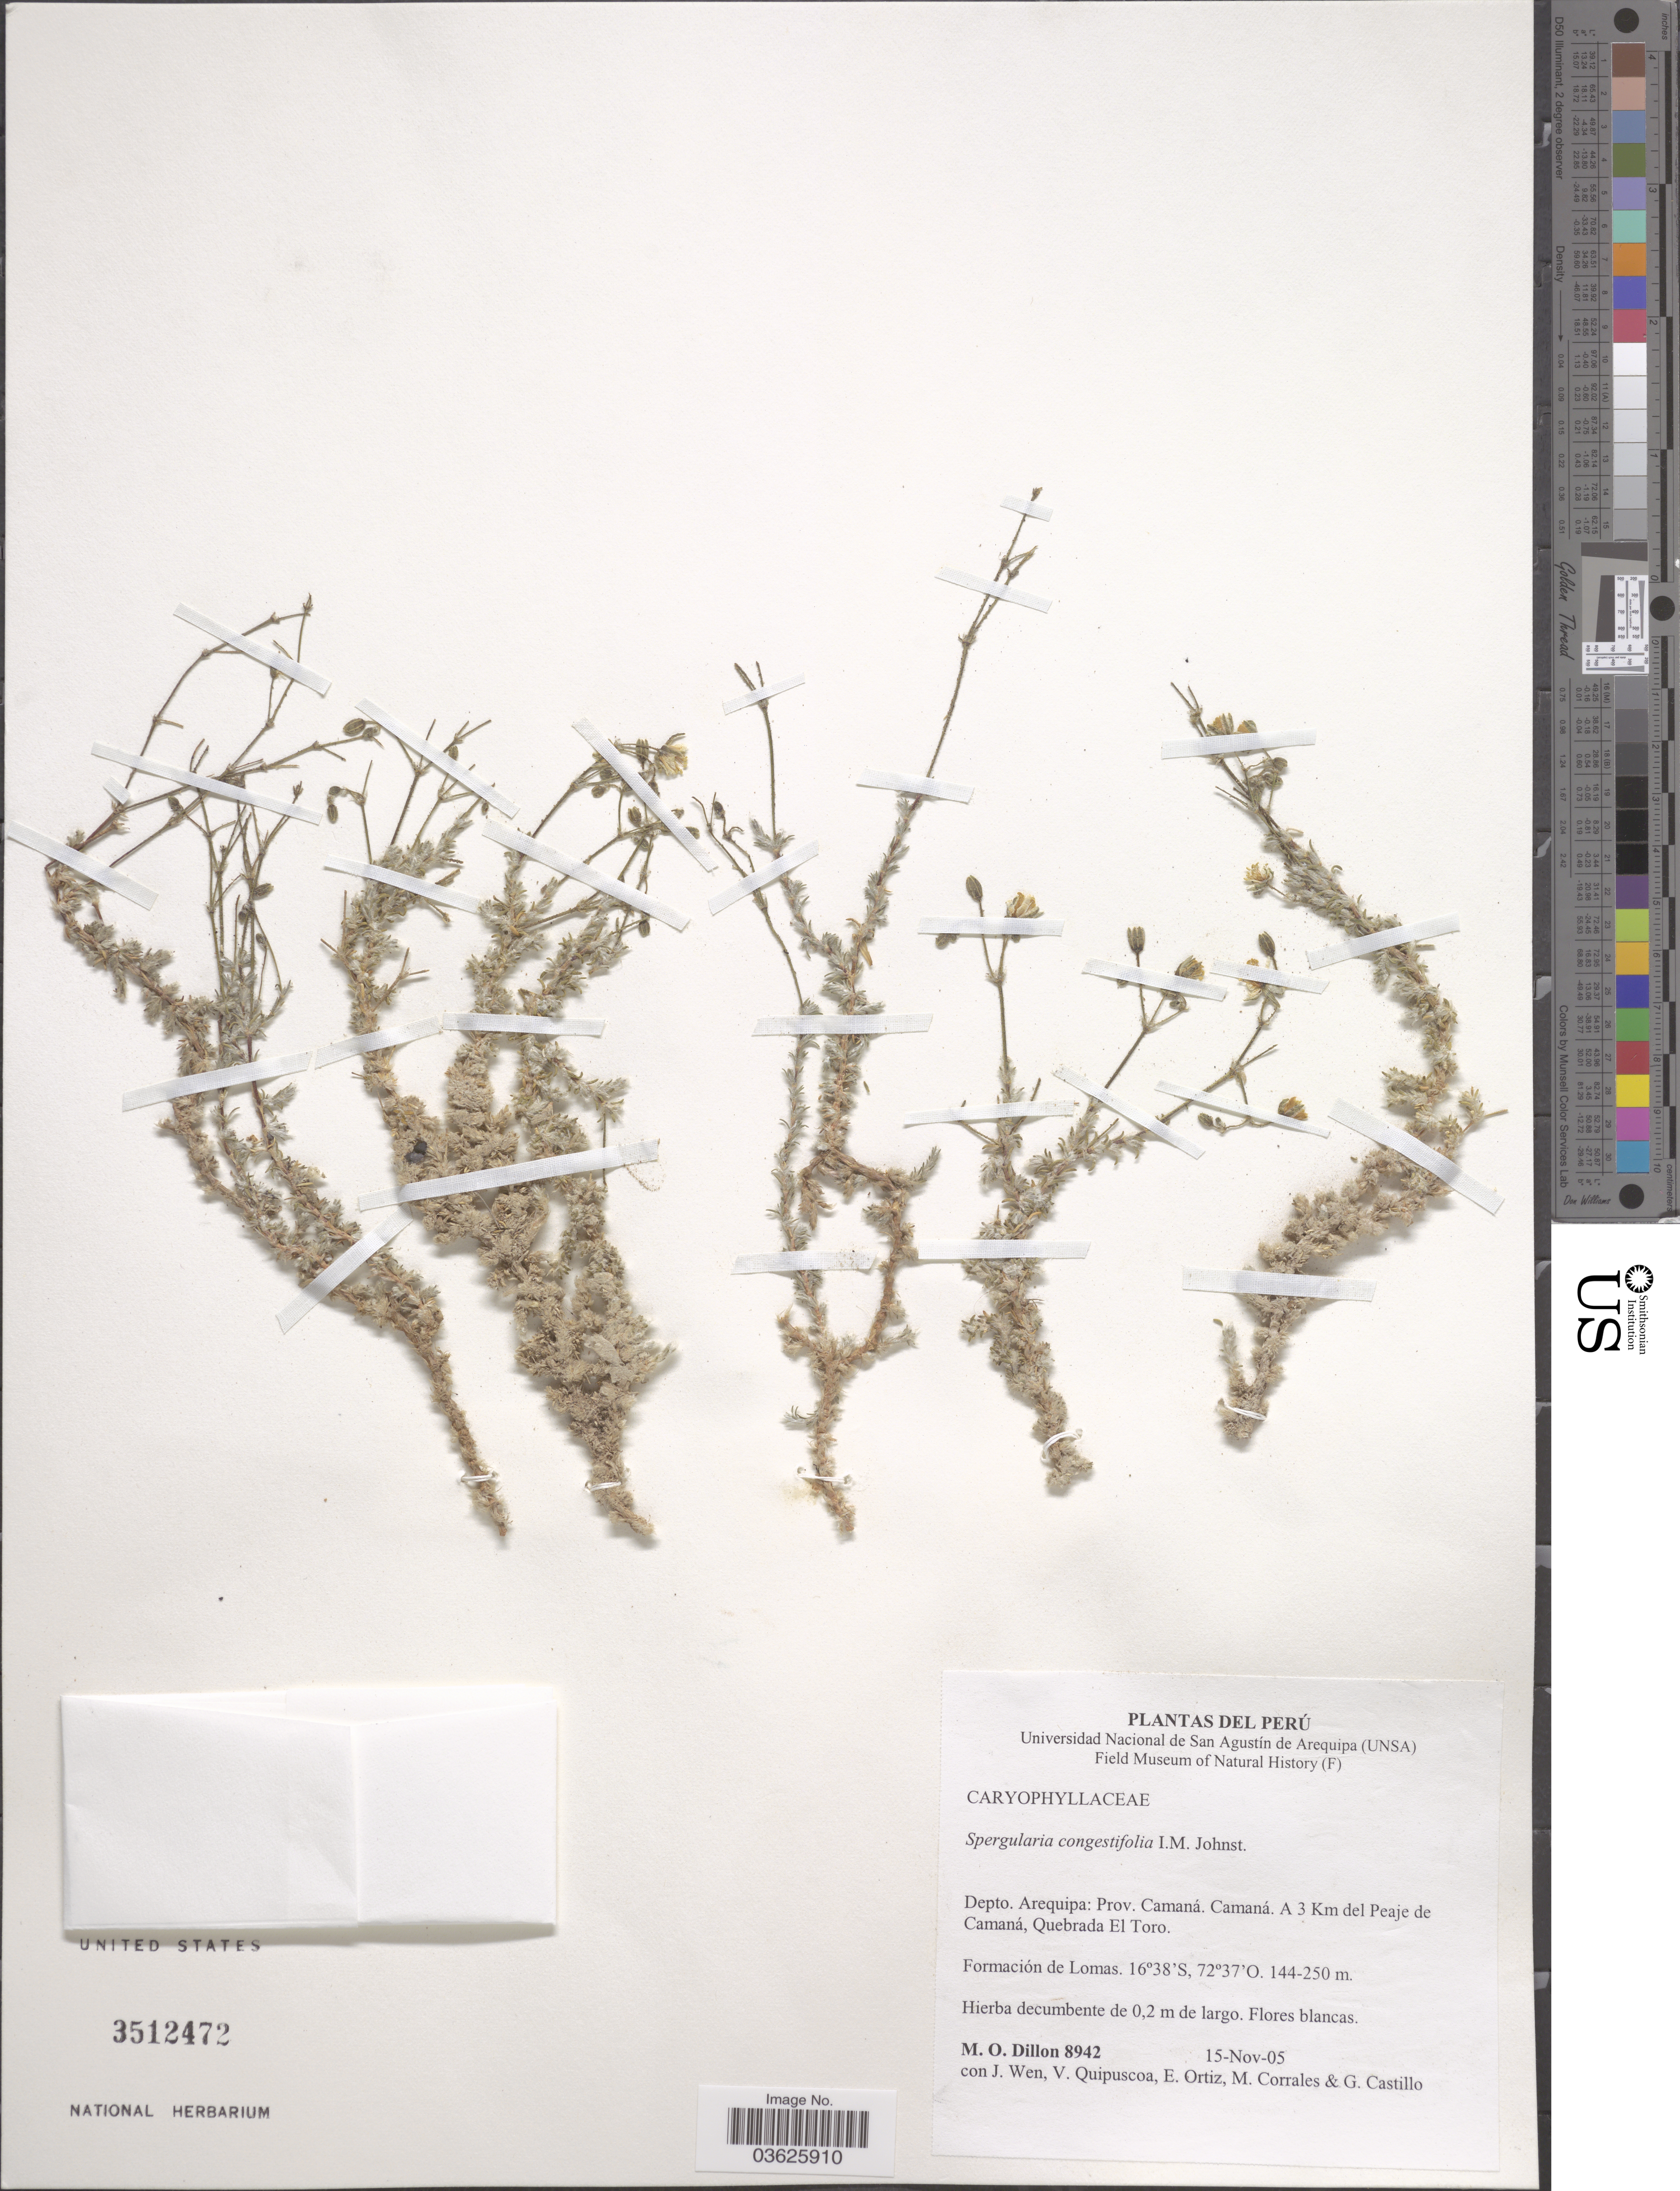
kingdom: Plantae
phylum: Tracheophyta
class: Magnoliopsida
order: Caryophyllales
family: Caryophyllaceae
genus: Spergularia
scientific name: Spergularia congestifolia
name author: I.M. Johnst.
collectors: M. O. Dillon, J. Wen, V. Quipuscoa, E. Ortiz & et al.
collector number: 8942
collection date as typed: Transcribed d/m/y: 15/11/5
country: Peru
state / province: Arequipa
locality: Depto. Arequipa: Prov. Camaná. Camaná. A 3 Km del Peaje de Camaná, Quebrada El Toro.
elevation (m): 144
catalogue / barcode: US 3512472